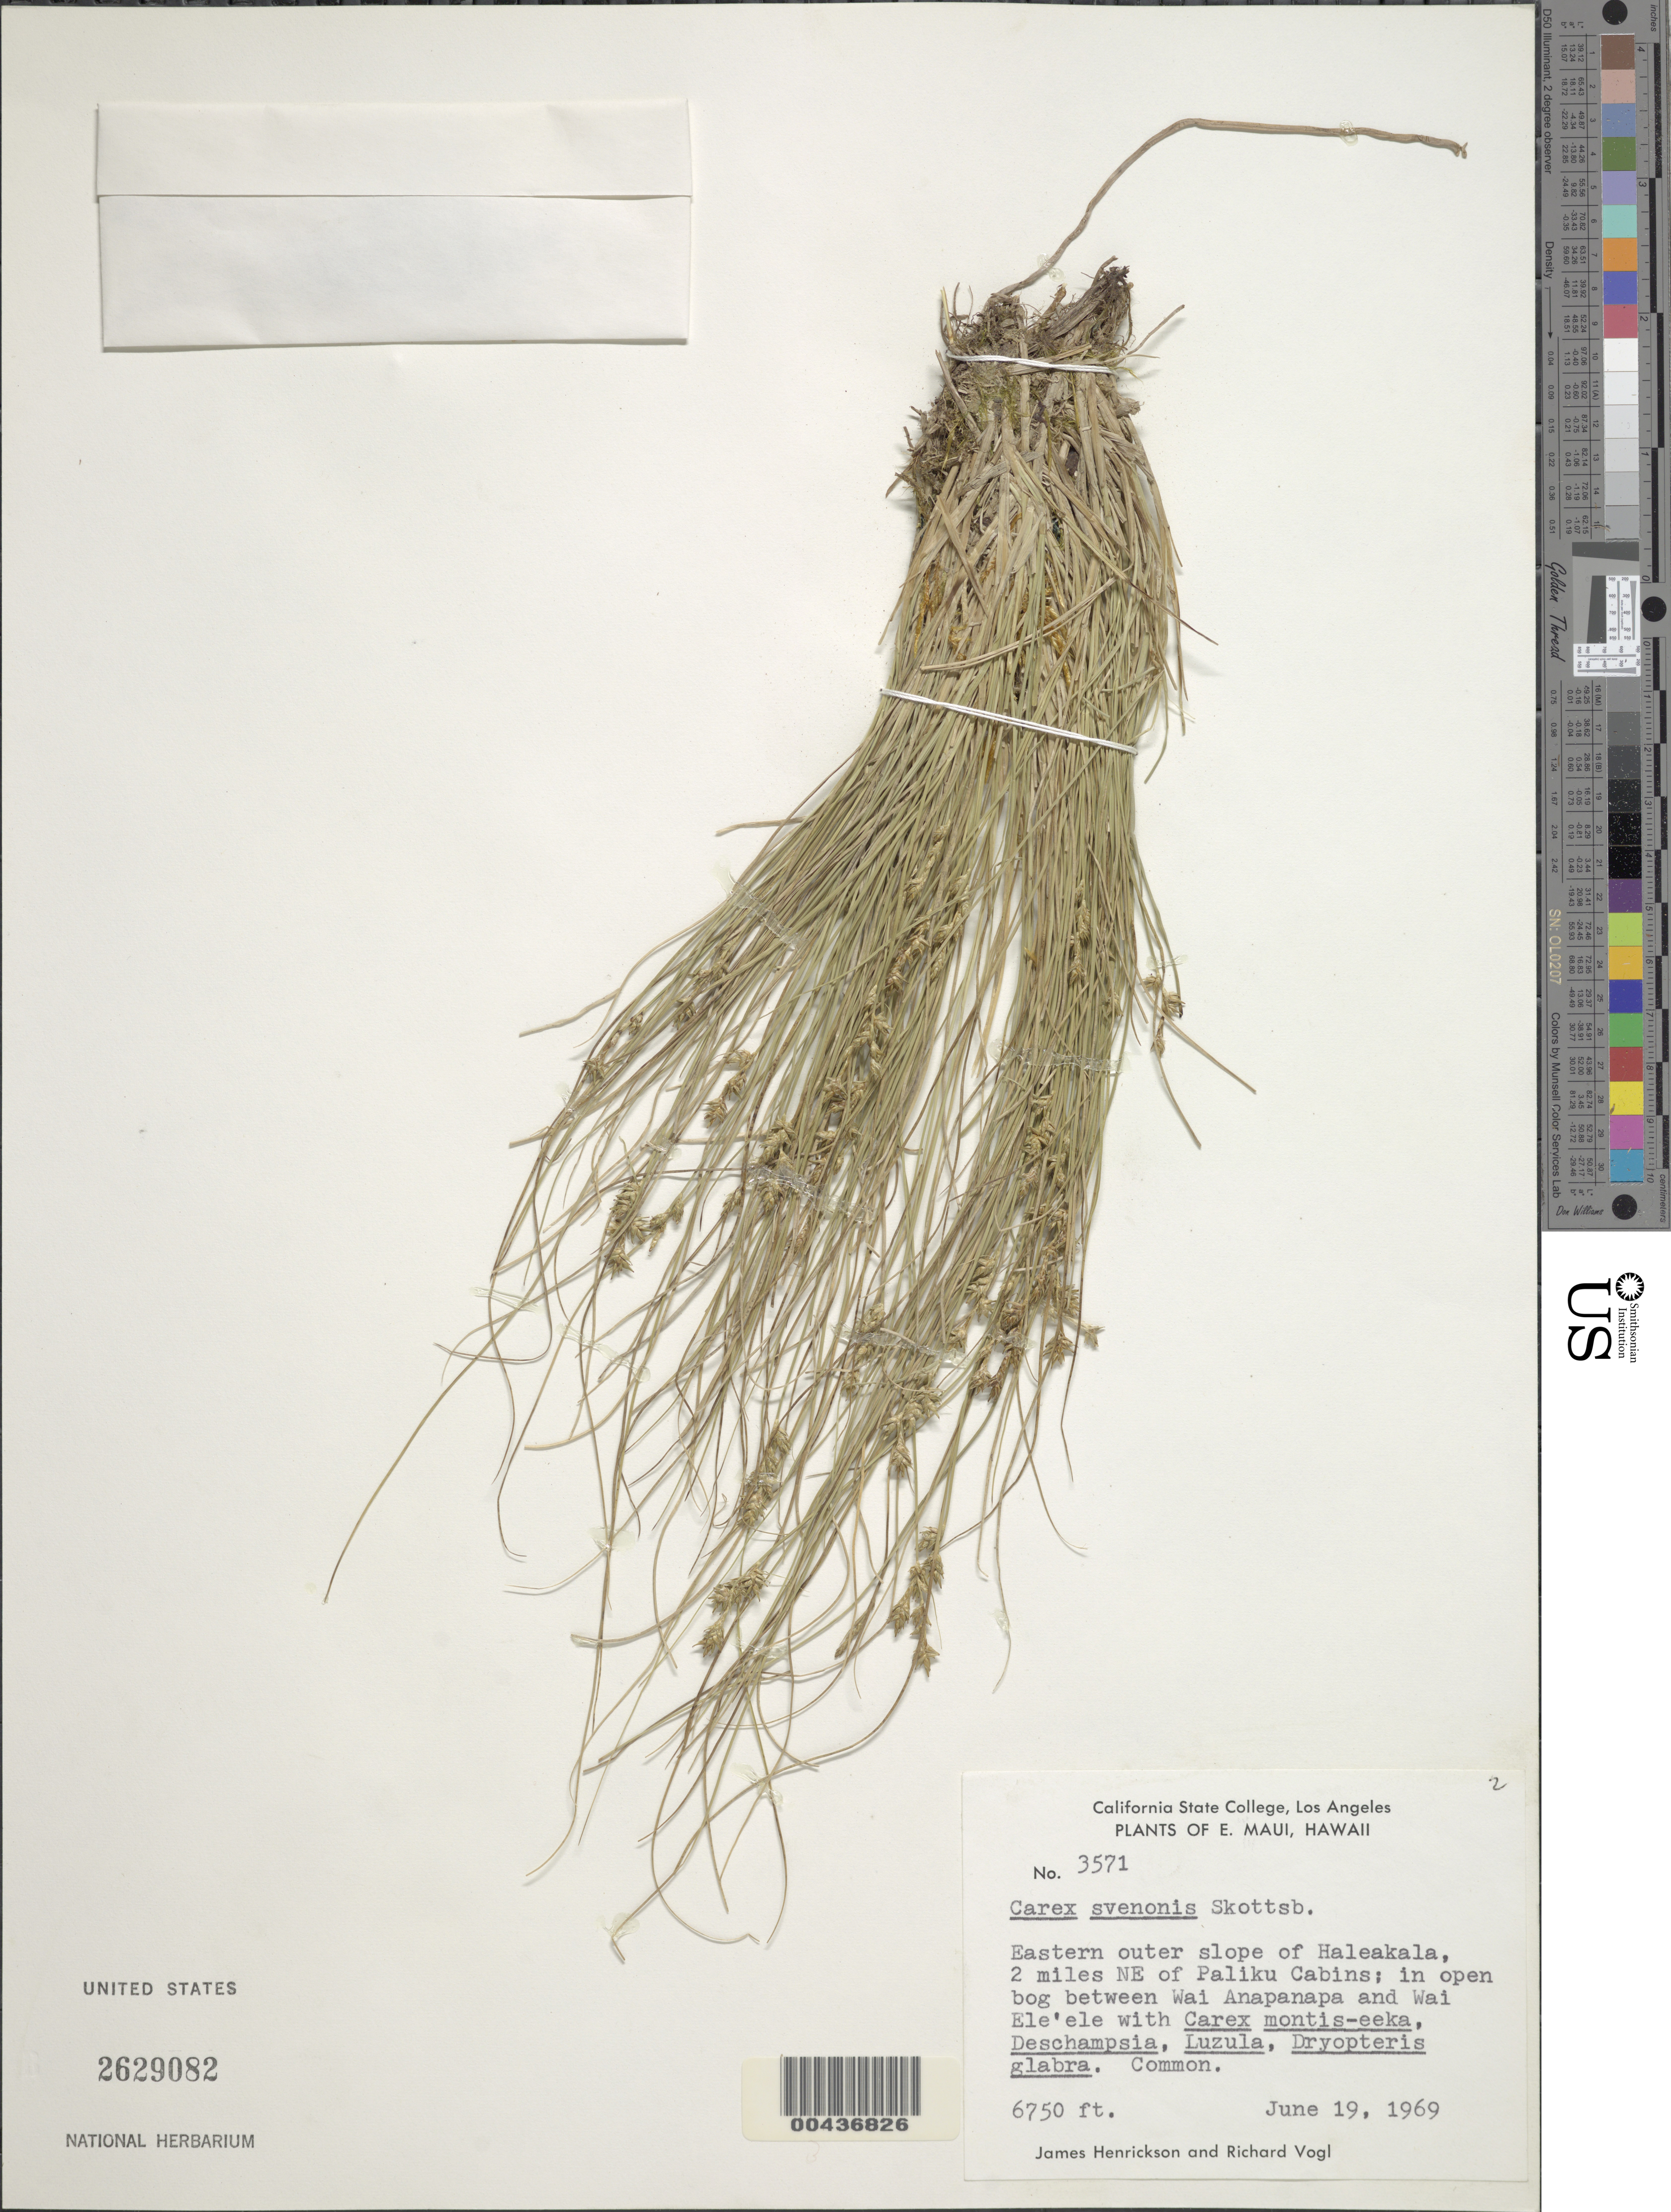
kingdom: Plantae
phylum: Tracheophyta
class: Liliopsida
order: Poales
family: Cyperaceae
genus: Carex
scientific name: Carex echinata subsp. echinata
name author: Murray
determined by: Wagner, W. L., (BOT), Smithsonian Institution - National Museum of Natural History (UNITED STATES)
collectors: J. S. Henrickson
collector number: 3571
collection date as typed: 19 Jun 1969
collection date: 1969-06-19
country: United States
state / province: Hawaii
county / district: Maui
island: Maui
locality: East Maui, E outer slope of Haleakala, 2 miles NE of Paliku Cabins, in bog between Wai Anapanapa and Wai Ele'ele.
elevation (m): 2057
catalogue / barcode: US 2629082